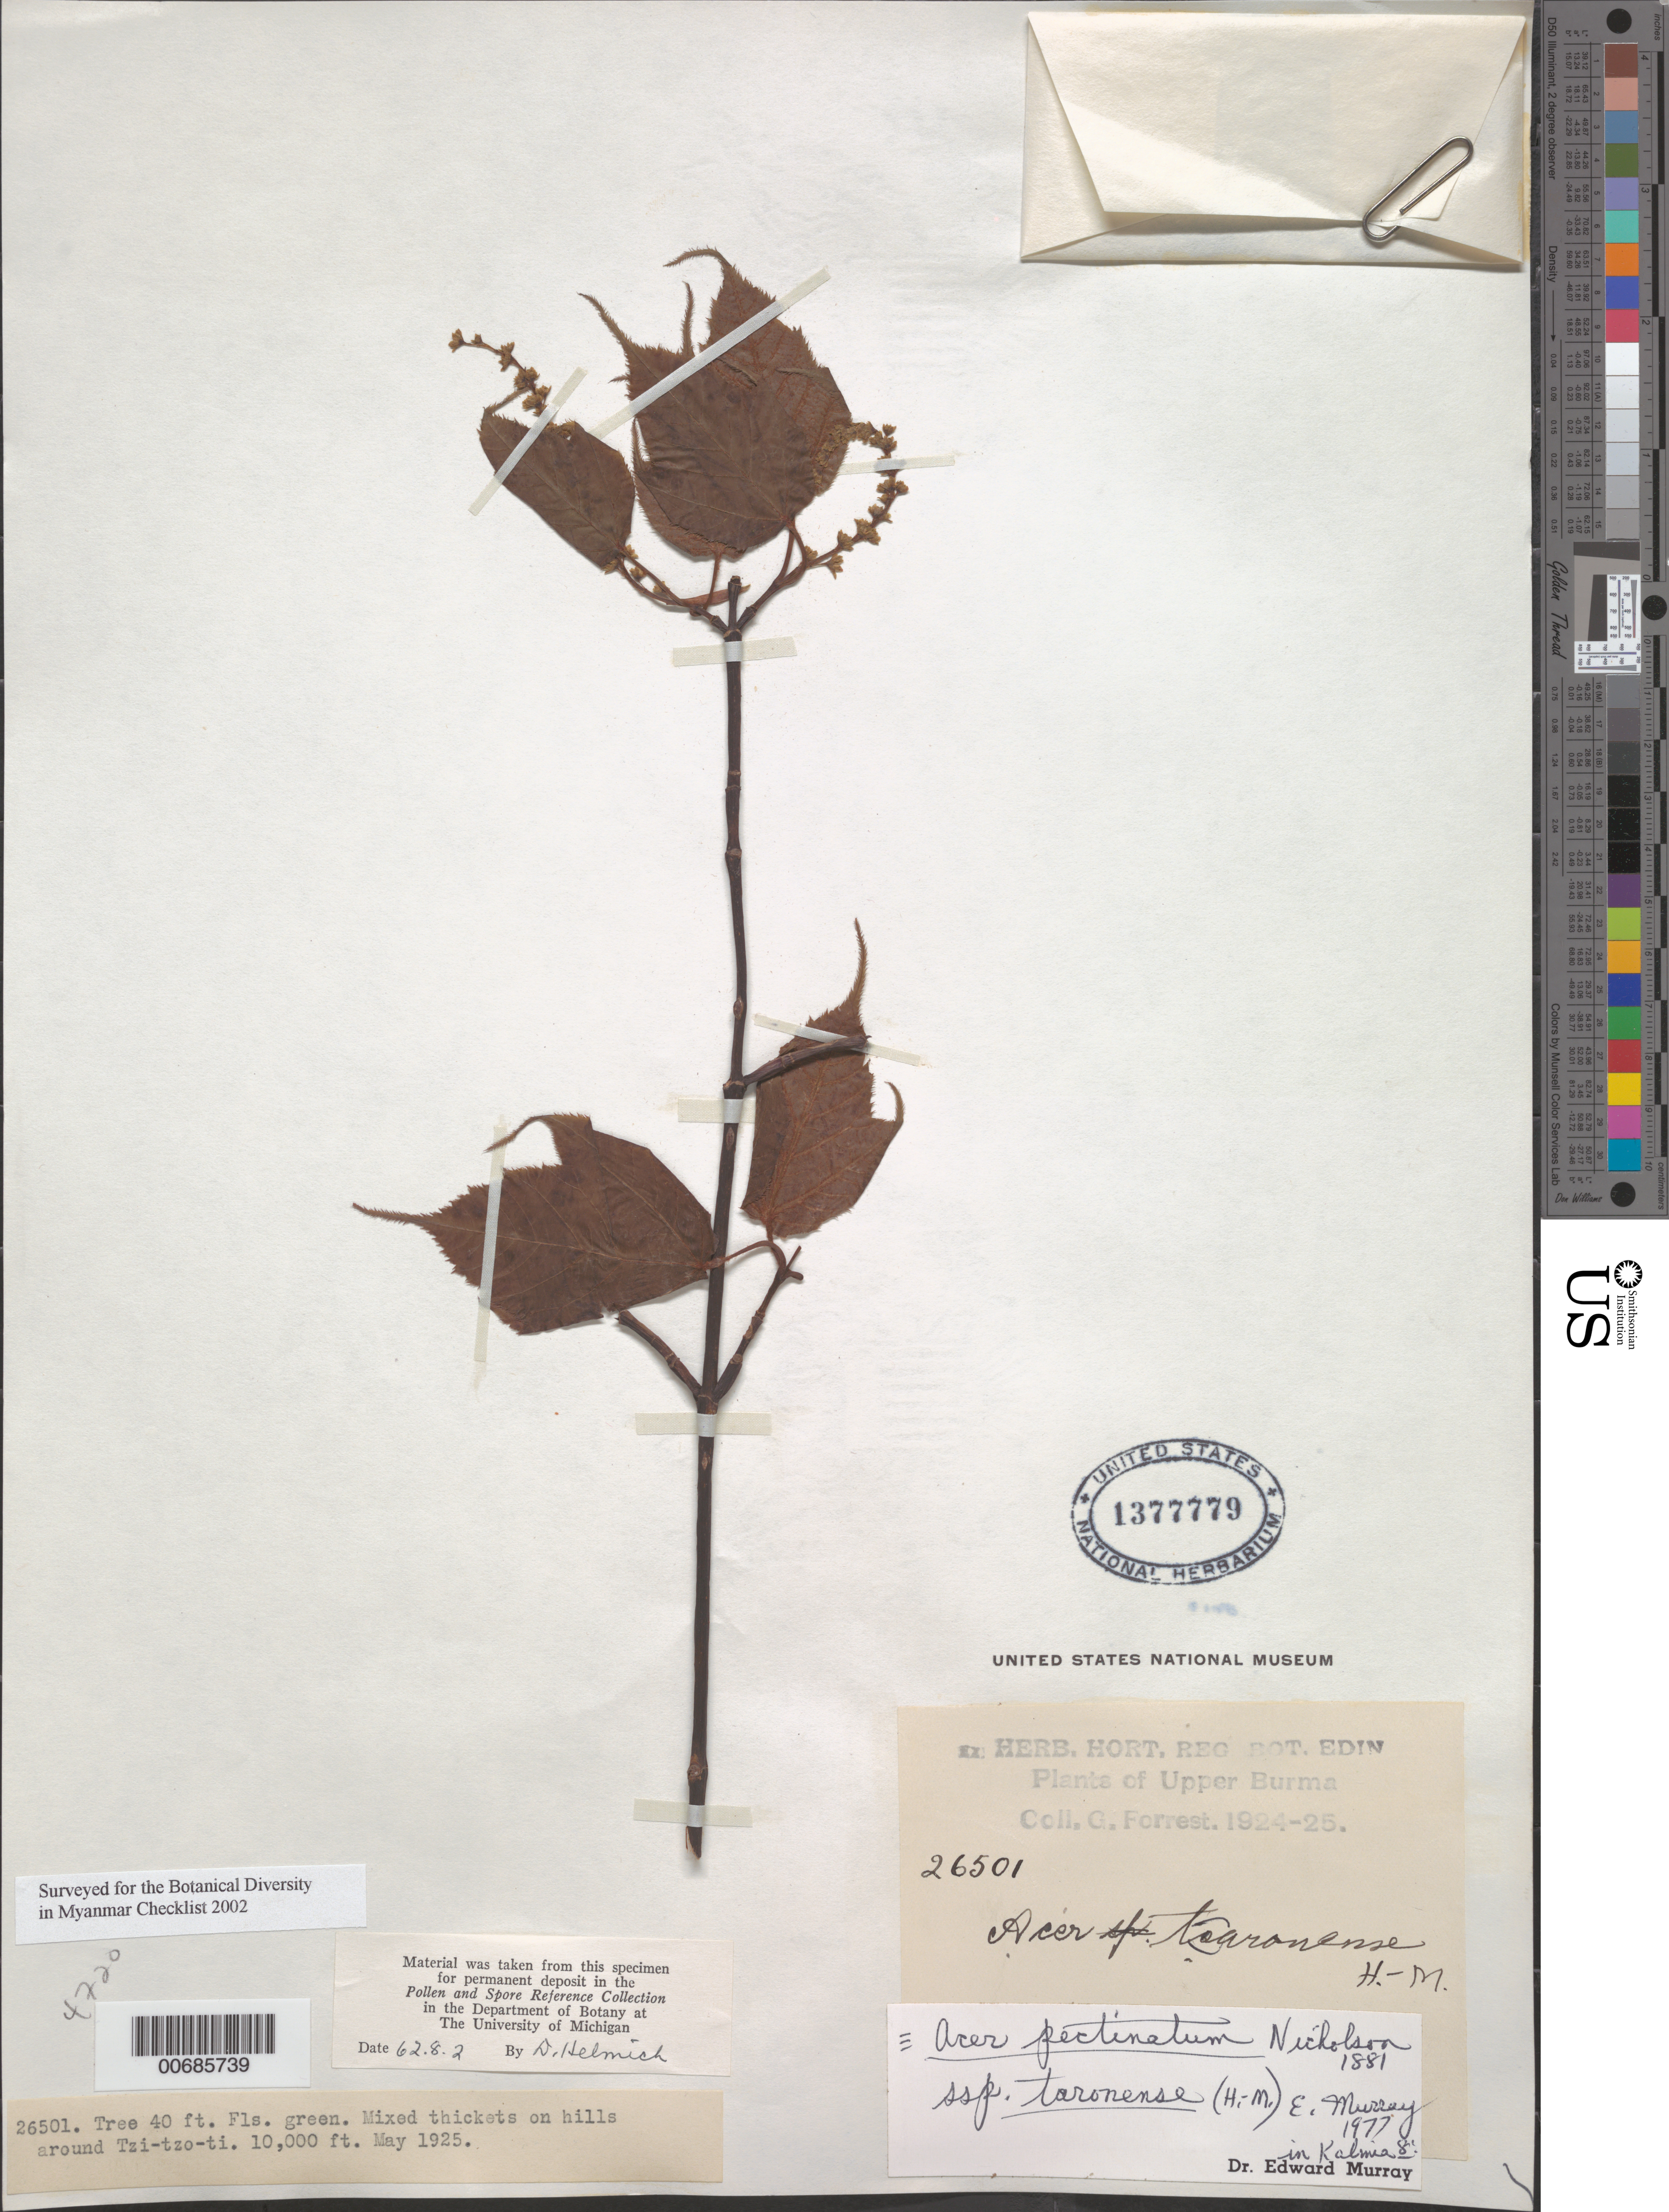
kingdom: Plantae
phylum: Tracheophyta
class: Magnoliopsida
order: Sapindales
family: Sapindaceae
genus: Acer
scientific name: Acer pectinatum subsp. taronense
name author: (Hand.-Mazz.) A.E. Murray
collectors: G. Forrest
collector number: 26501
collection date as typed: May 1925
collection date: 1925-05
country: Myanmar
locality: Tzi-tzo-ti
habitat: Mixed thickets on hills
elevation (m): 3048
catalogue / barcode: US 1377779